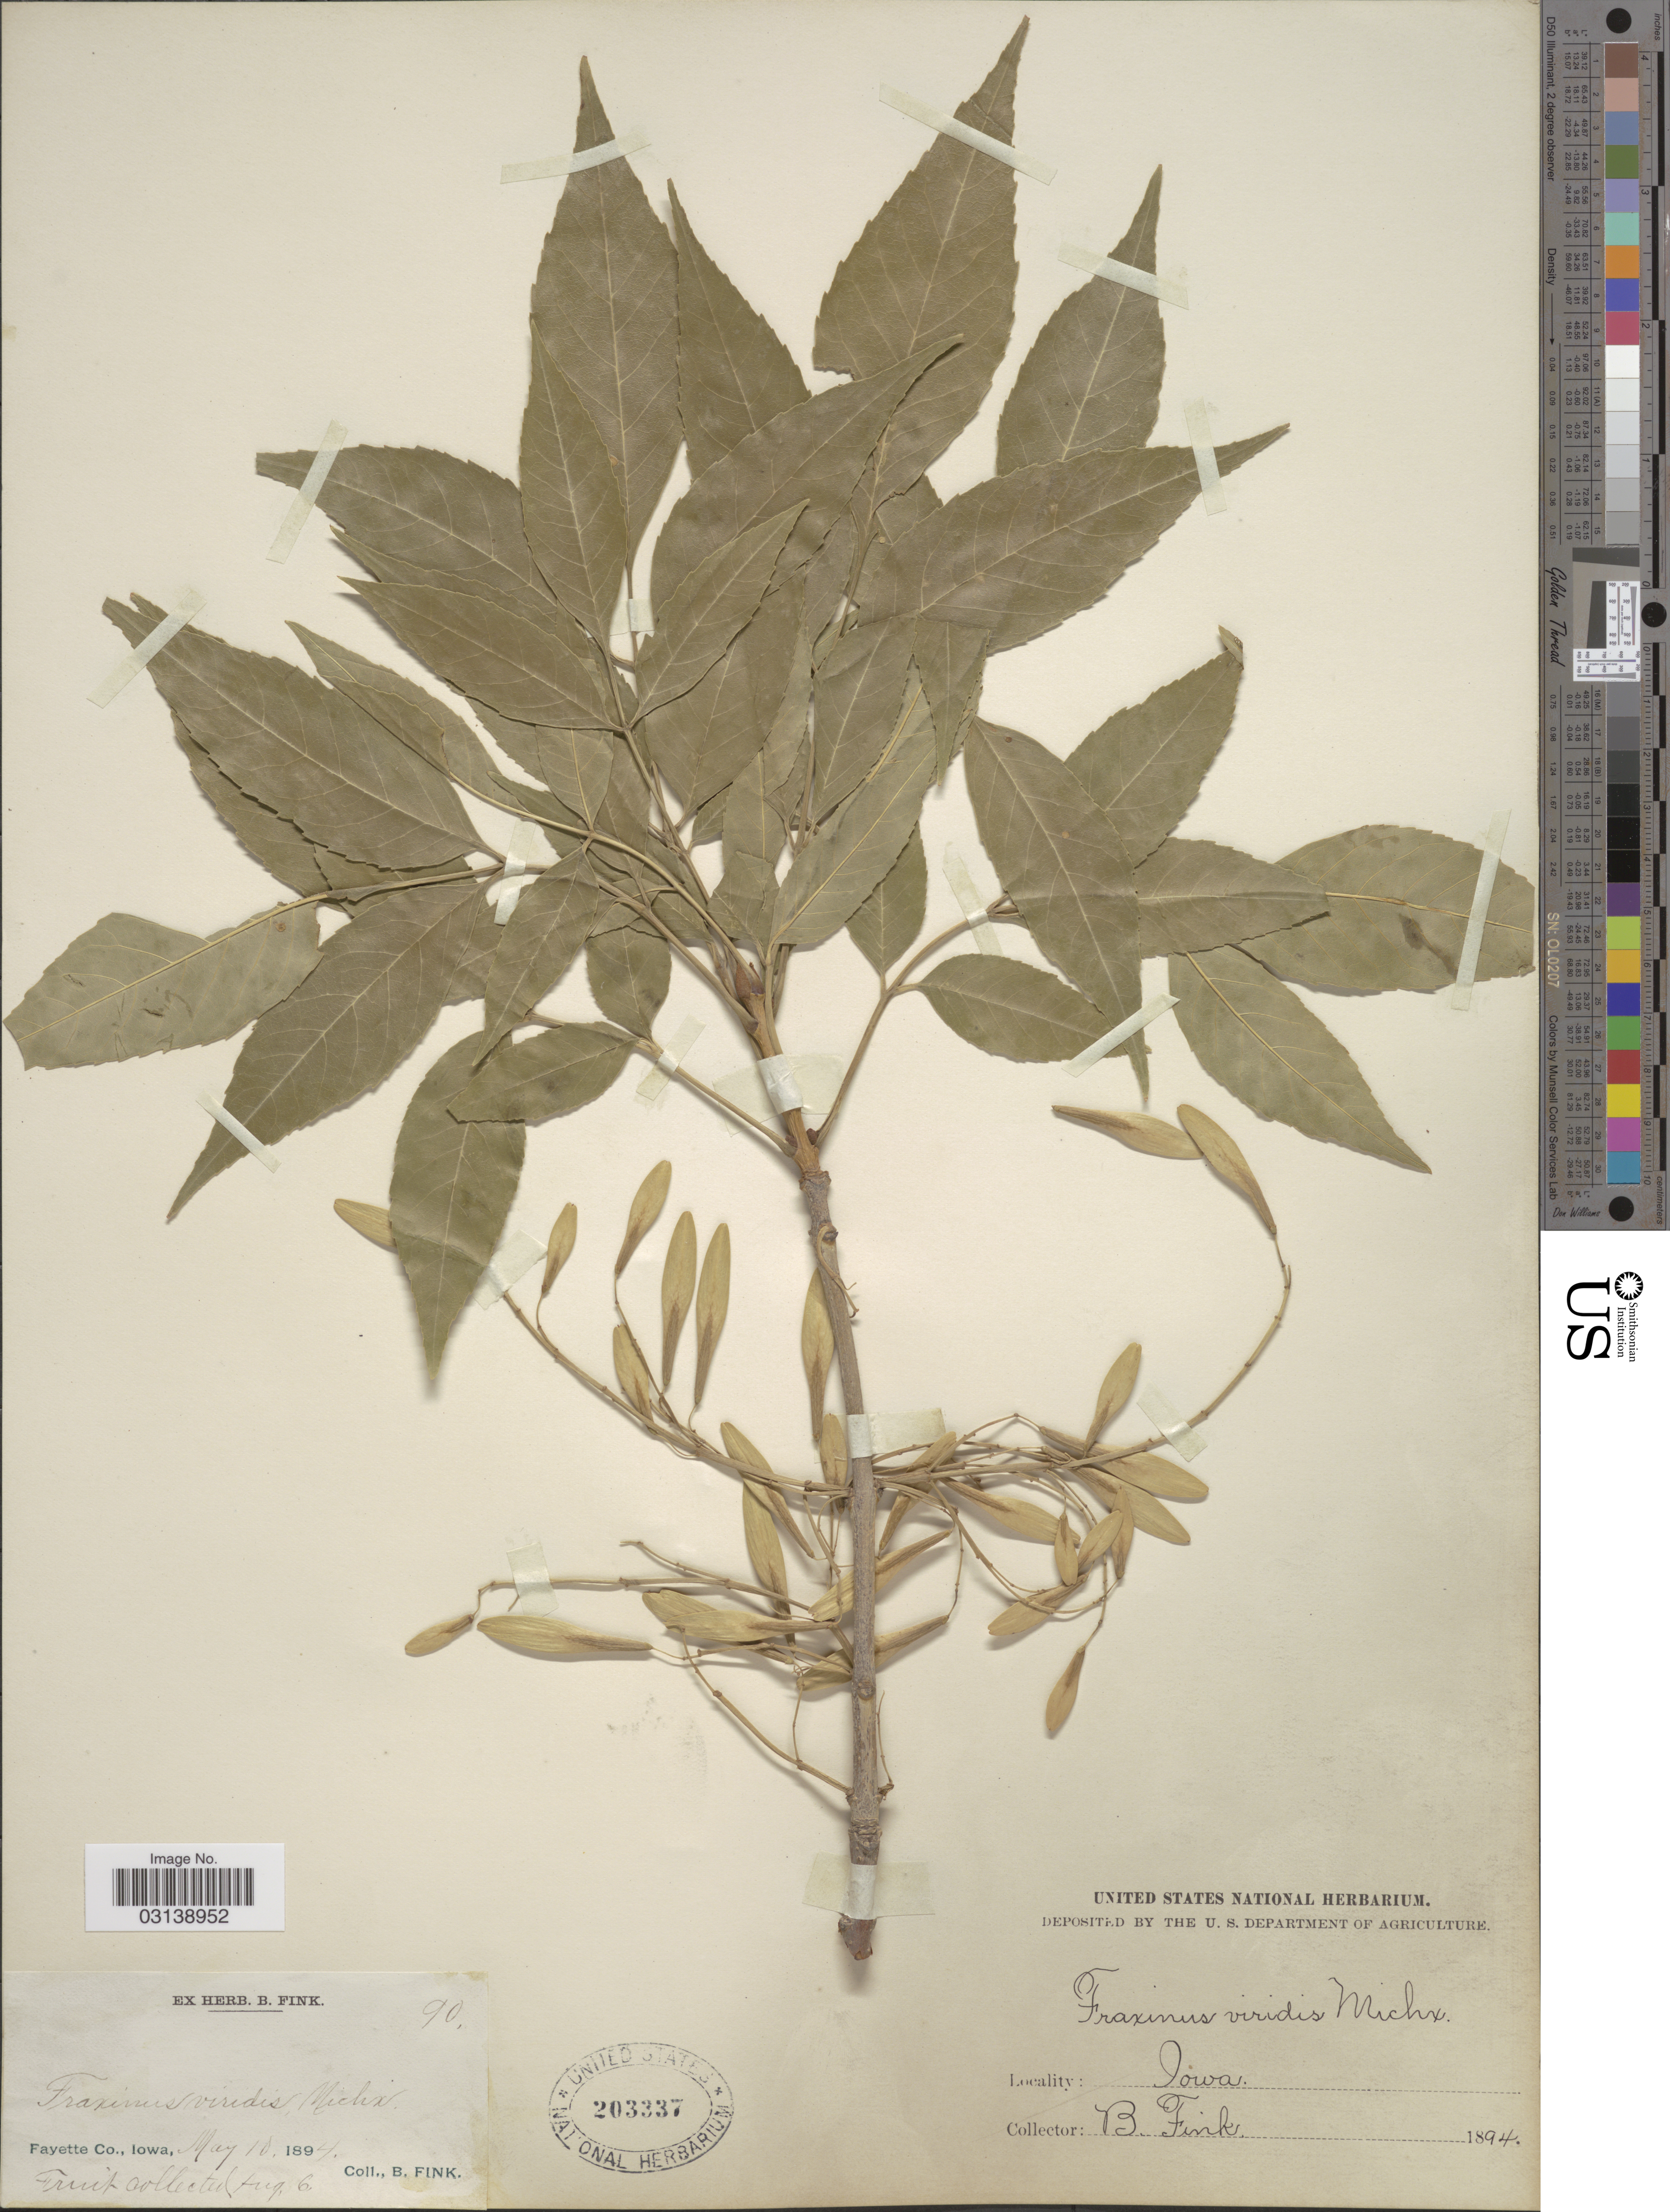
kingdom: Plantae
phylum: Tracheophyta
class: Magnoliopsida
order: Lamiales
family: Oleaceae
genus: Fraxinus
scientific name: Fraxinus pennsylvanica var. campestris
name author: (Britton) F.C. Gates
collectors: B. Fink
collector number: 90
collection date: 1894-05-10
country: United States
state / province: Iowa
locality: Fayette Co.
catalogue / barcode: US 203337